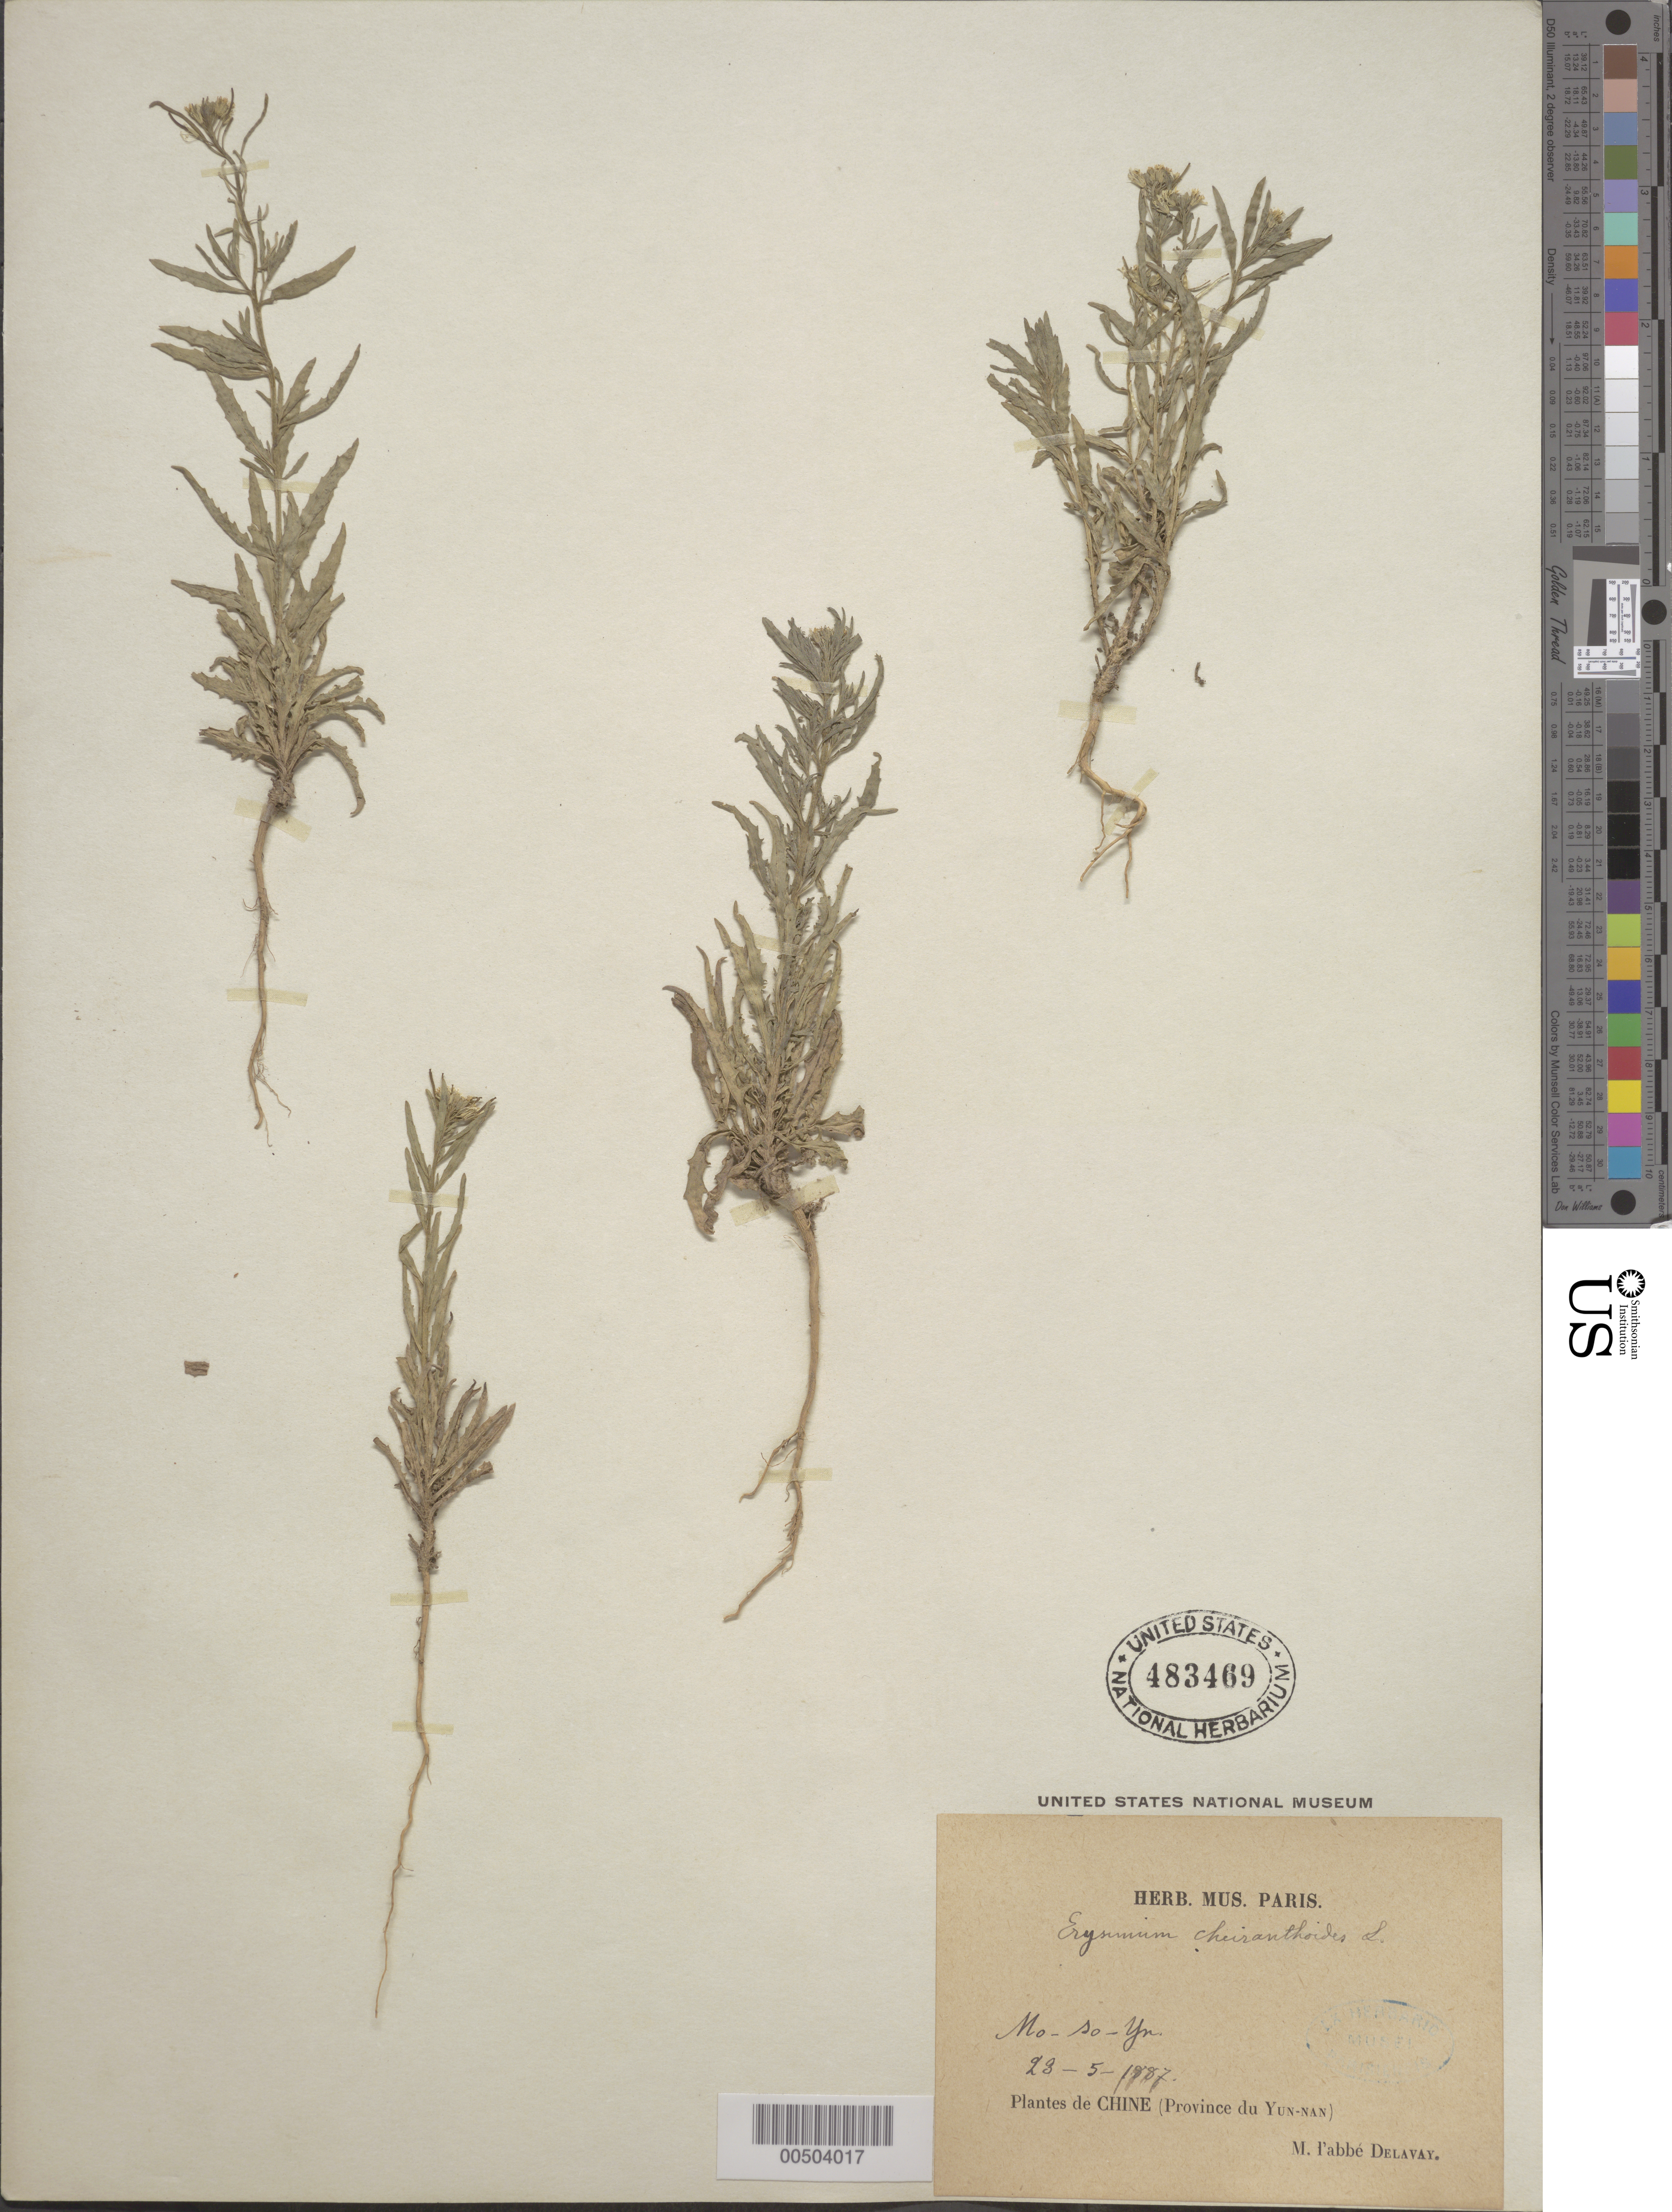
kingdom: Plantae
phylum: Tracheophyta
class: Magnoliopsida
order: Brassicales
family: Brassicaceae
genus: Erysimum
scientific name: Erysimum cheiranthoides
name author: L.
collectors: M. Delavay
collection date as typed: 23 May 1887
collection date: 1887-05-23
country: China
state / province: Yunnan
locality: Mo-So-Yn.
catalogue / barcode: US 483469